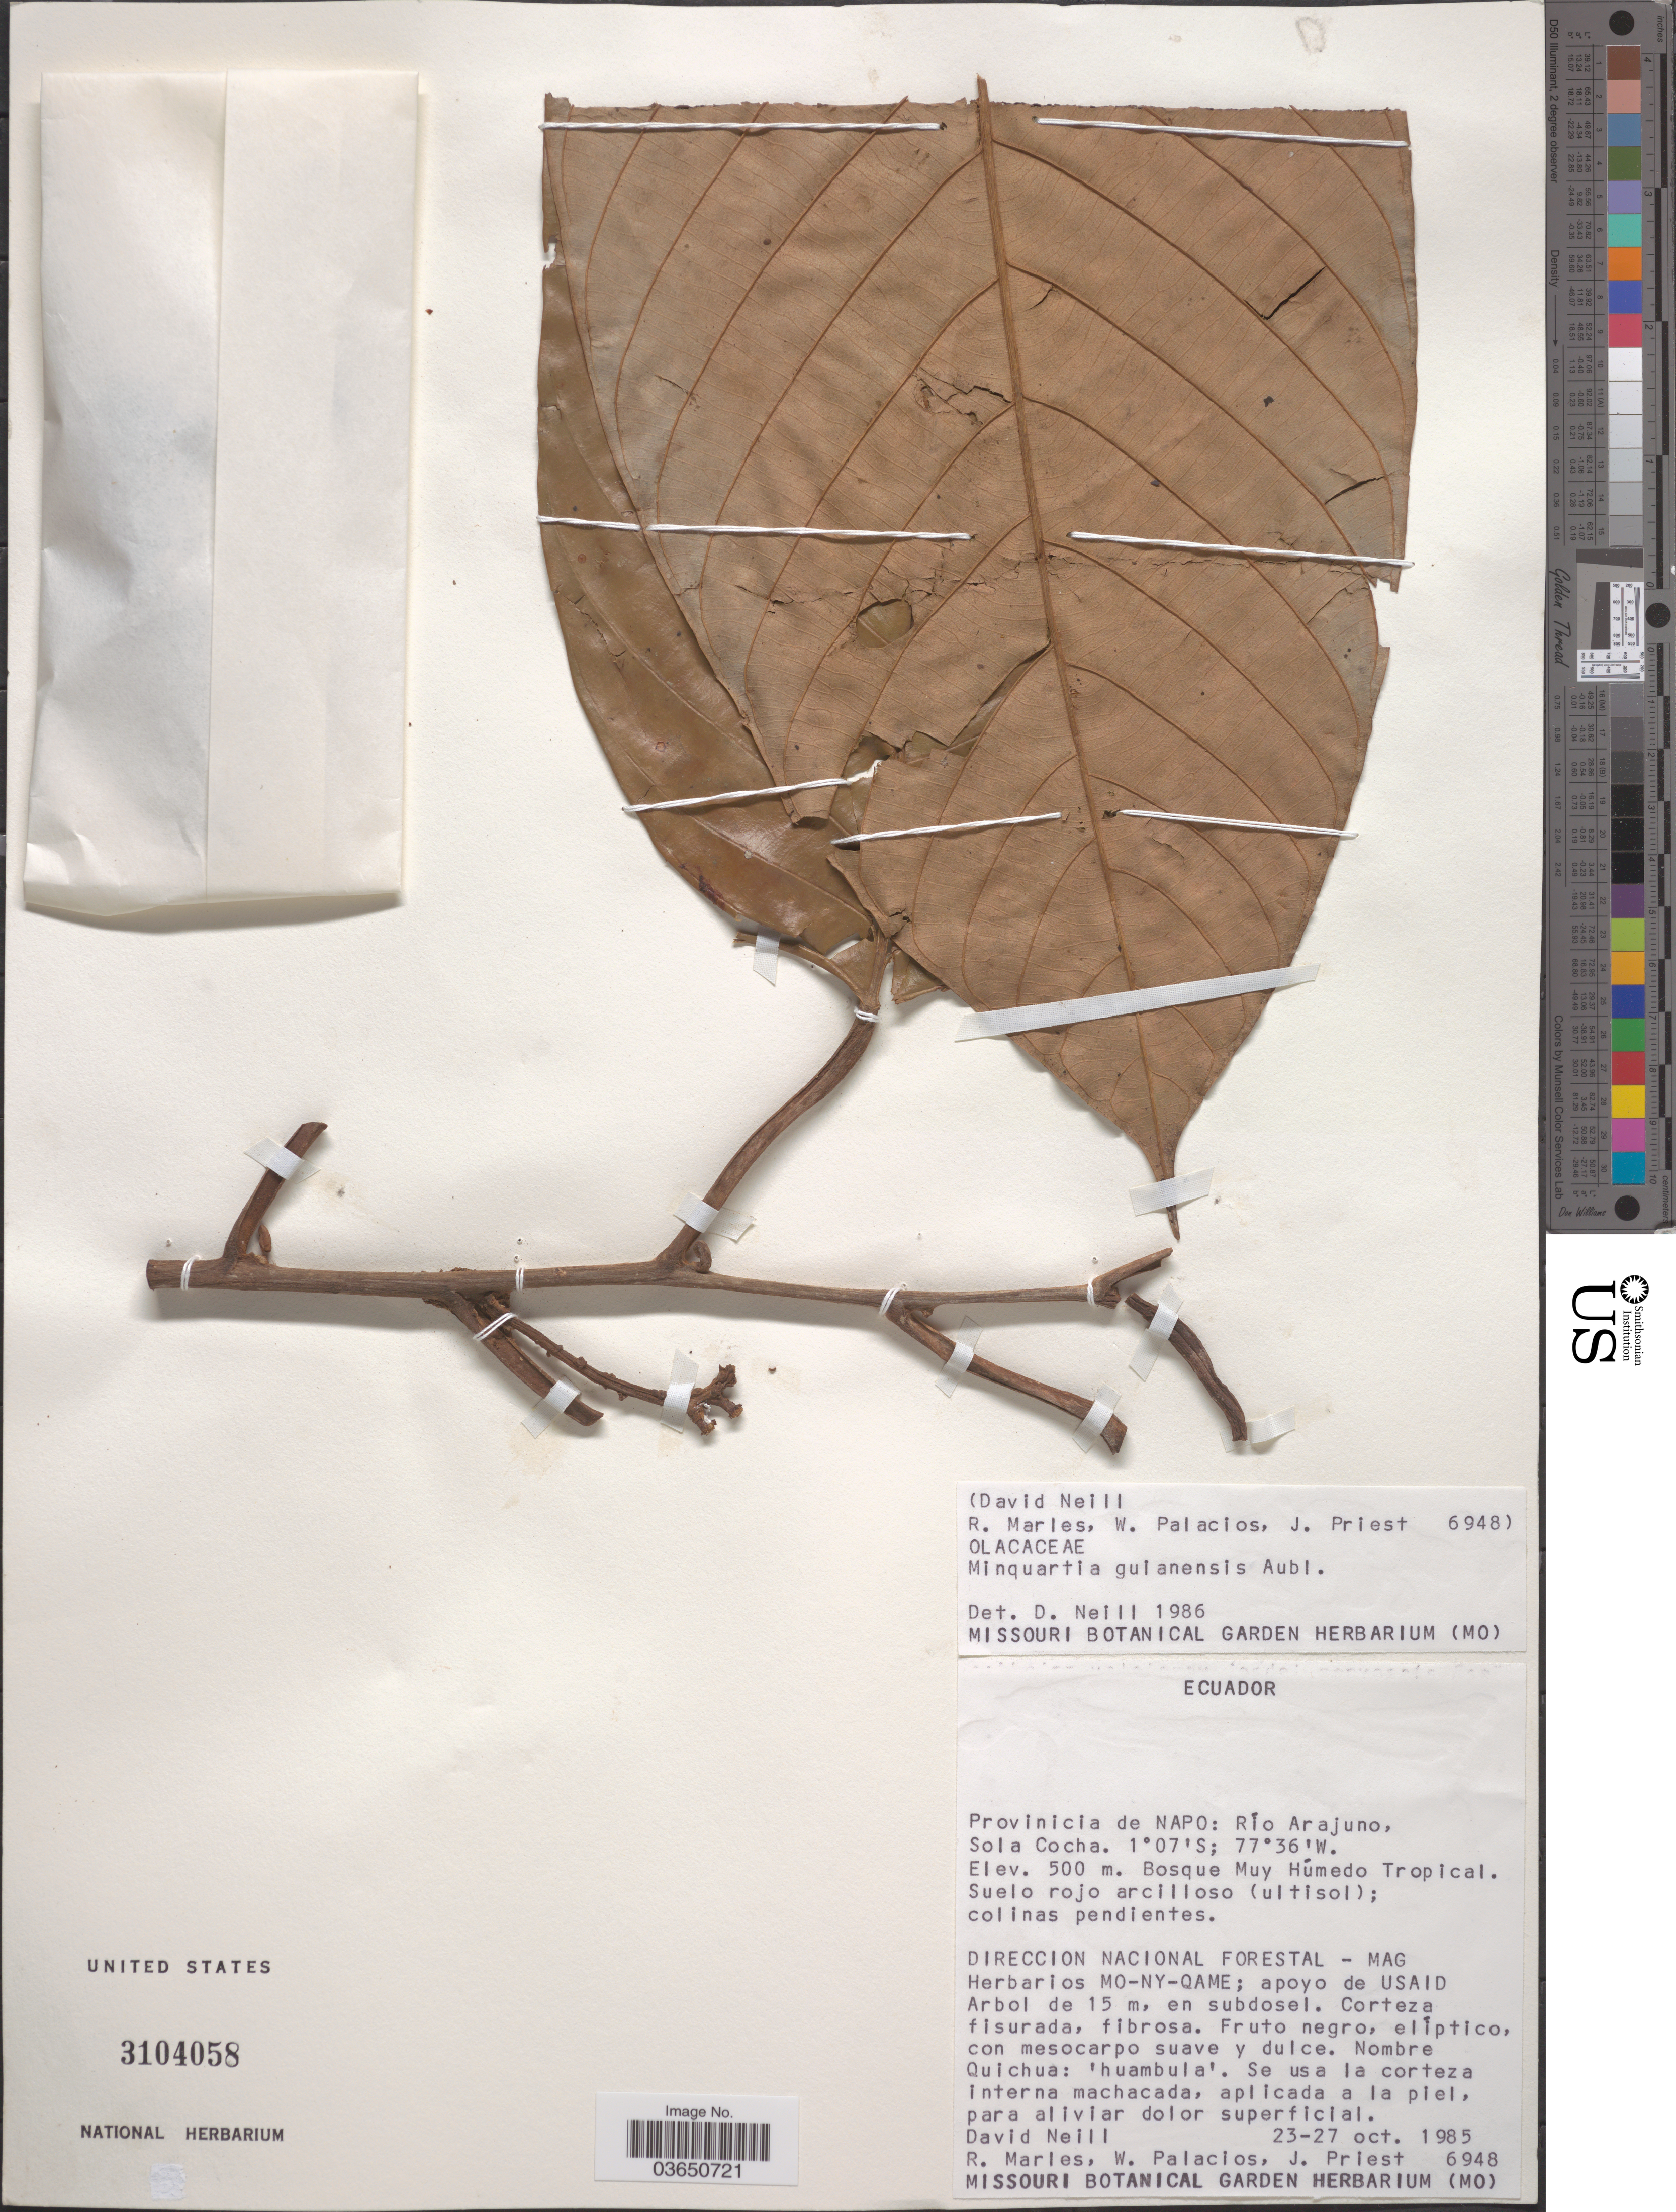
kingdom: Plantae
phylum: Tracheophyta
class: Magnoliopsida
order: Santalales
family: Coulaceae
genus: Minquartia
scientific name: Minquartia guianensis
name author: Aubl.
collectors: D. Neill, R. Marles, W. Palacios & J. Priest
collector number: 6948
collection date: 1985-10-23/1985-10-27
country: Ecuador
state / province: Napo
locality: Río Arajuno, Sola Cocha.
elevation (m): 500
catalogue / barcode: US 3104058